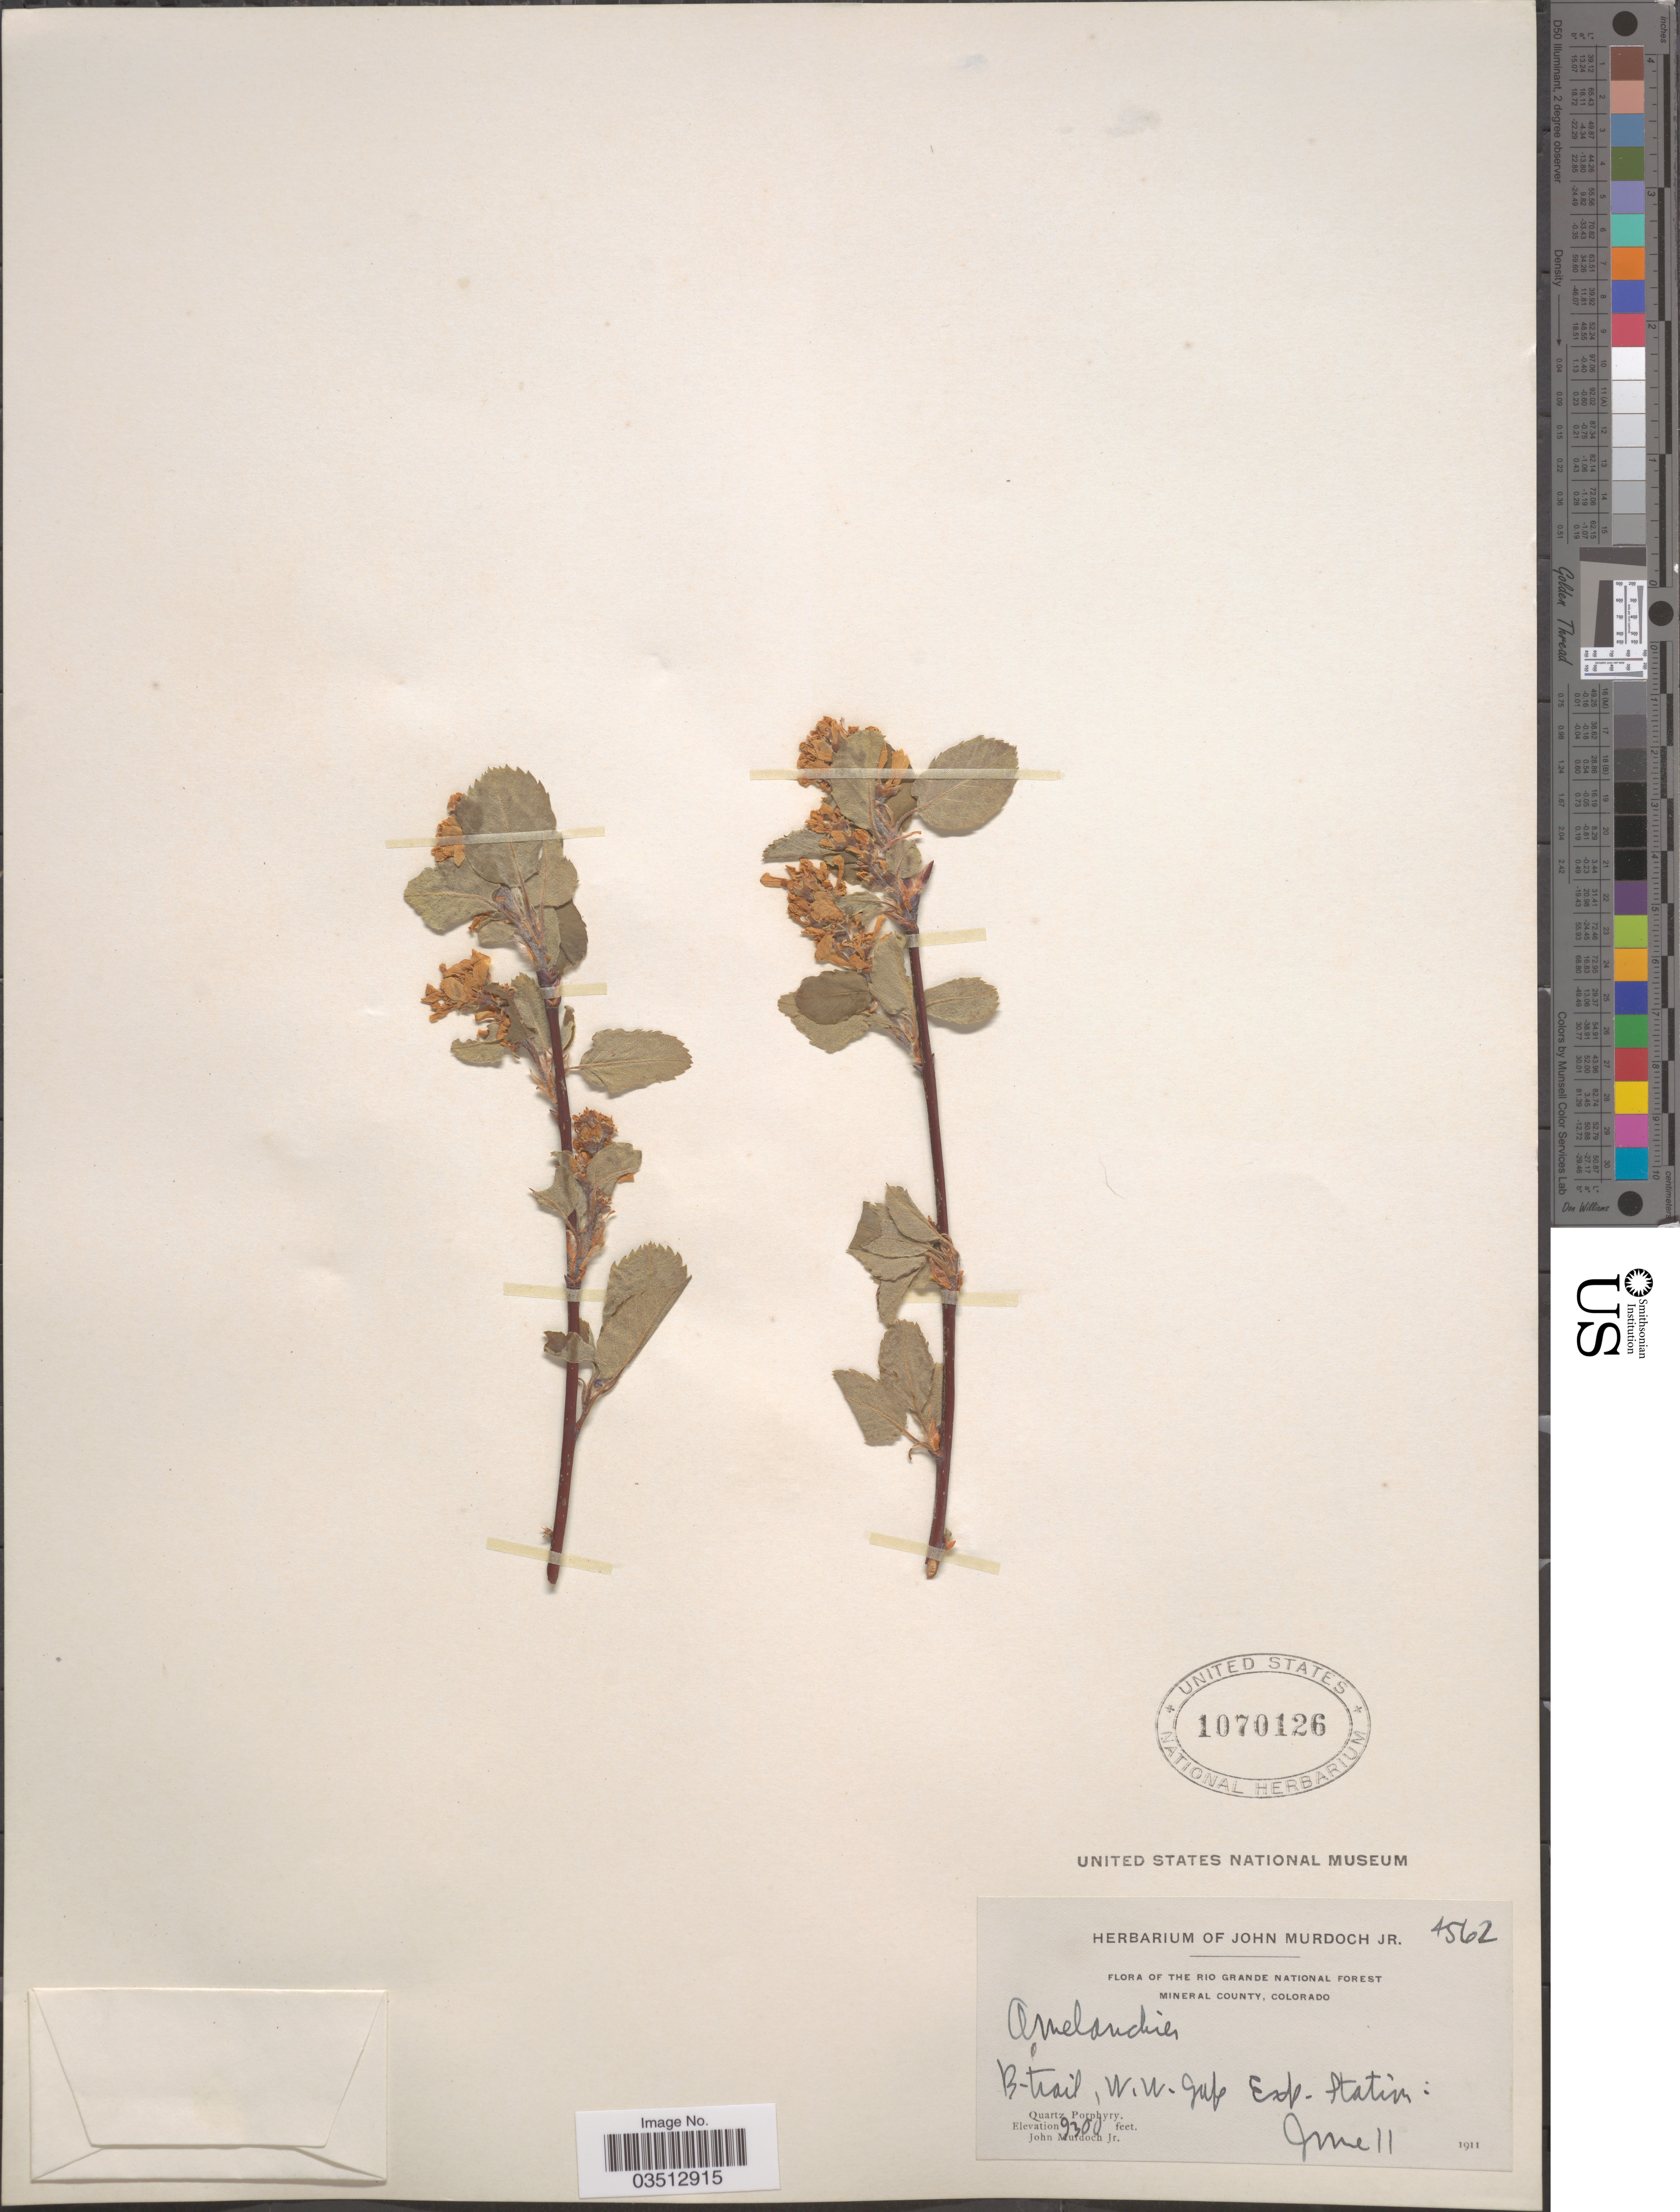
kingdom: Plantae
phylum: Tracheophyta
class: Magnoliopsida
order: Rosales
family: Rosaceae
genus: Amelanchier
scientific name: Amelanchier sp.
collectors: J. Murdoch Jr.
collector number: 4562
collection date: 1911-06-11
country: United States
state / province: Colorado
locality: The Rio Grande National Forest. Mineral County. B-trail, W. W. Gap Exp. Station.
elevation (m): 2835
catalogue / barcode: US 1070126